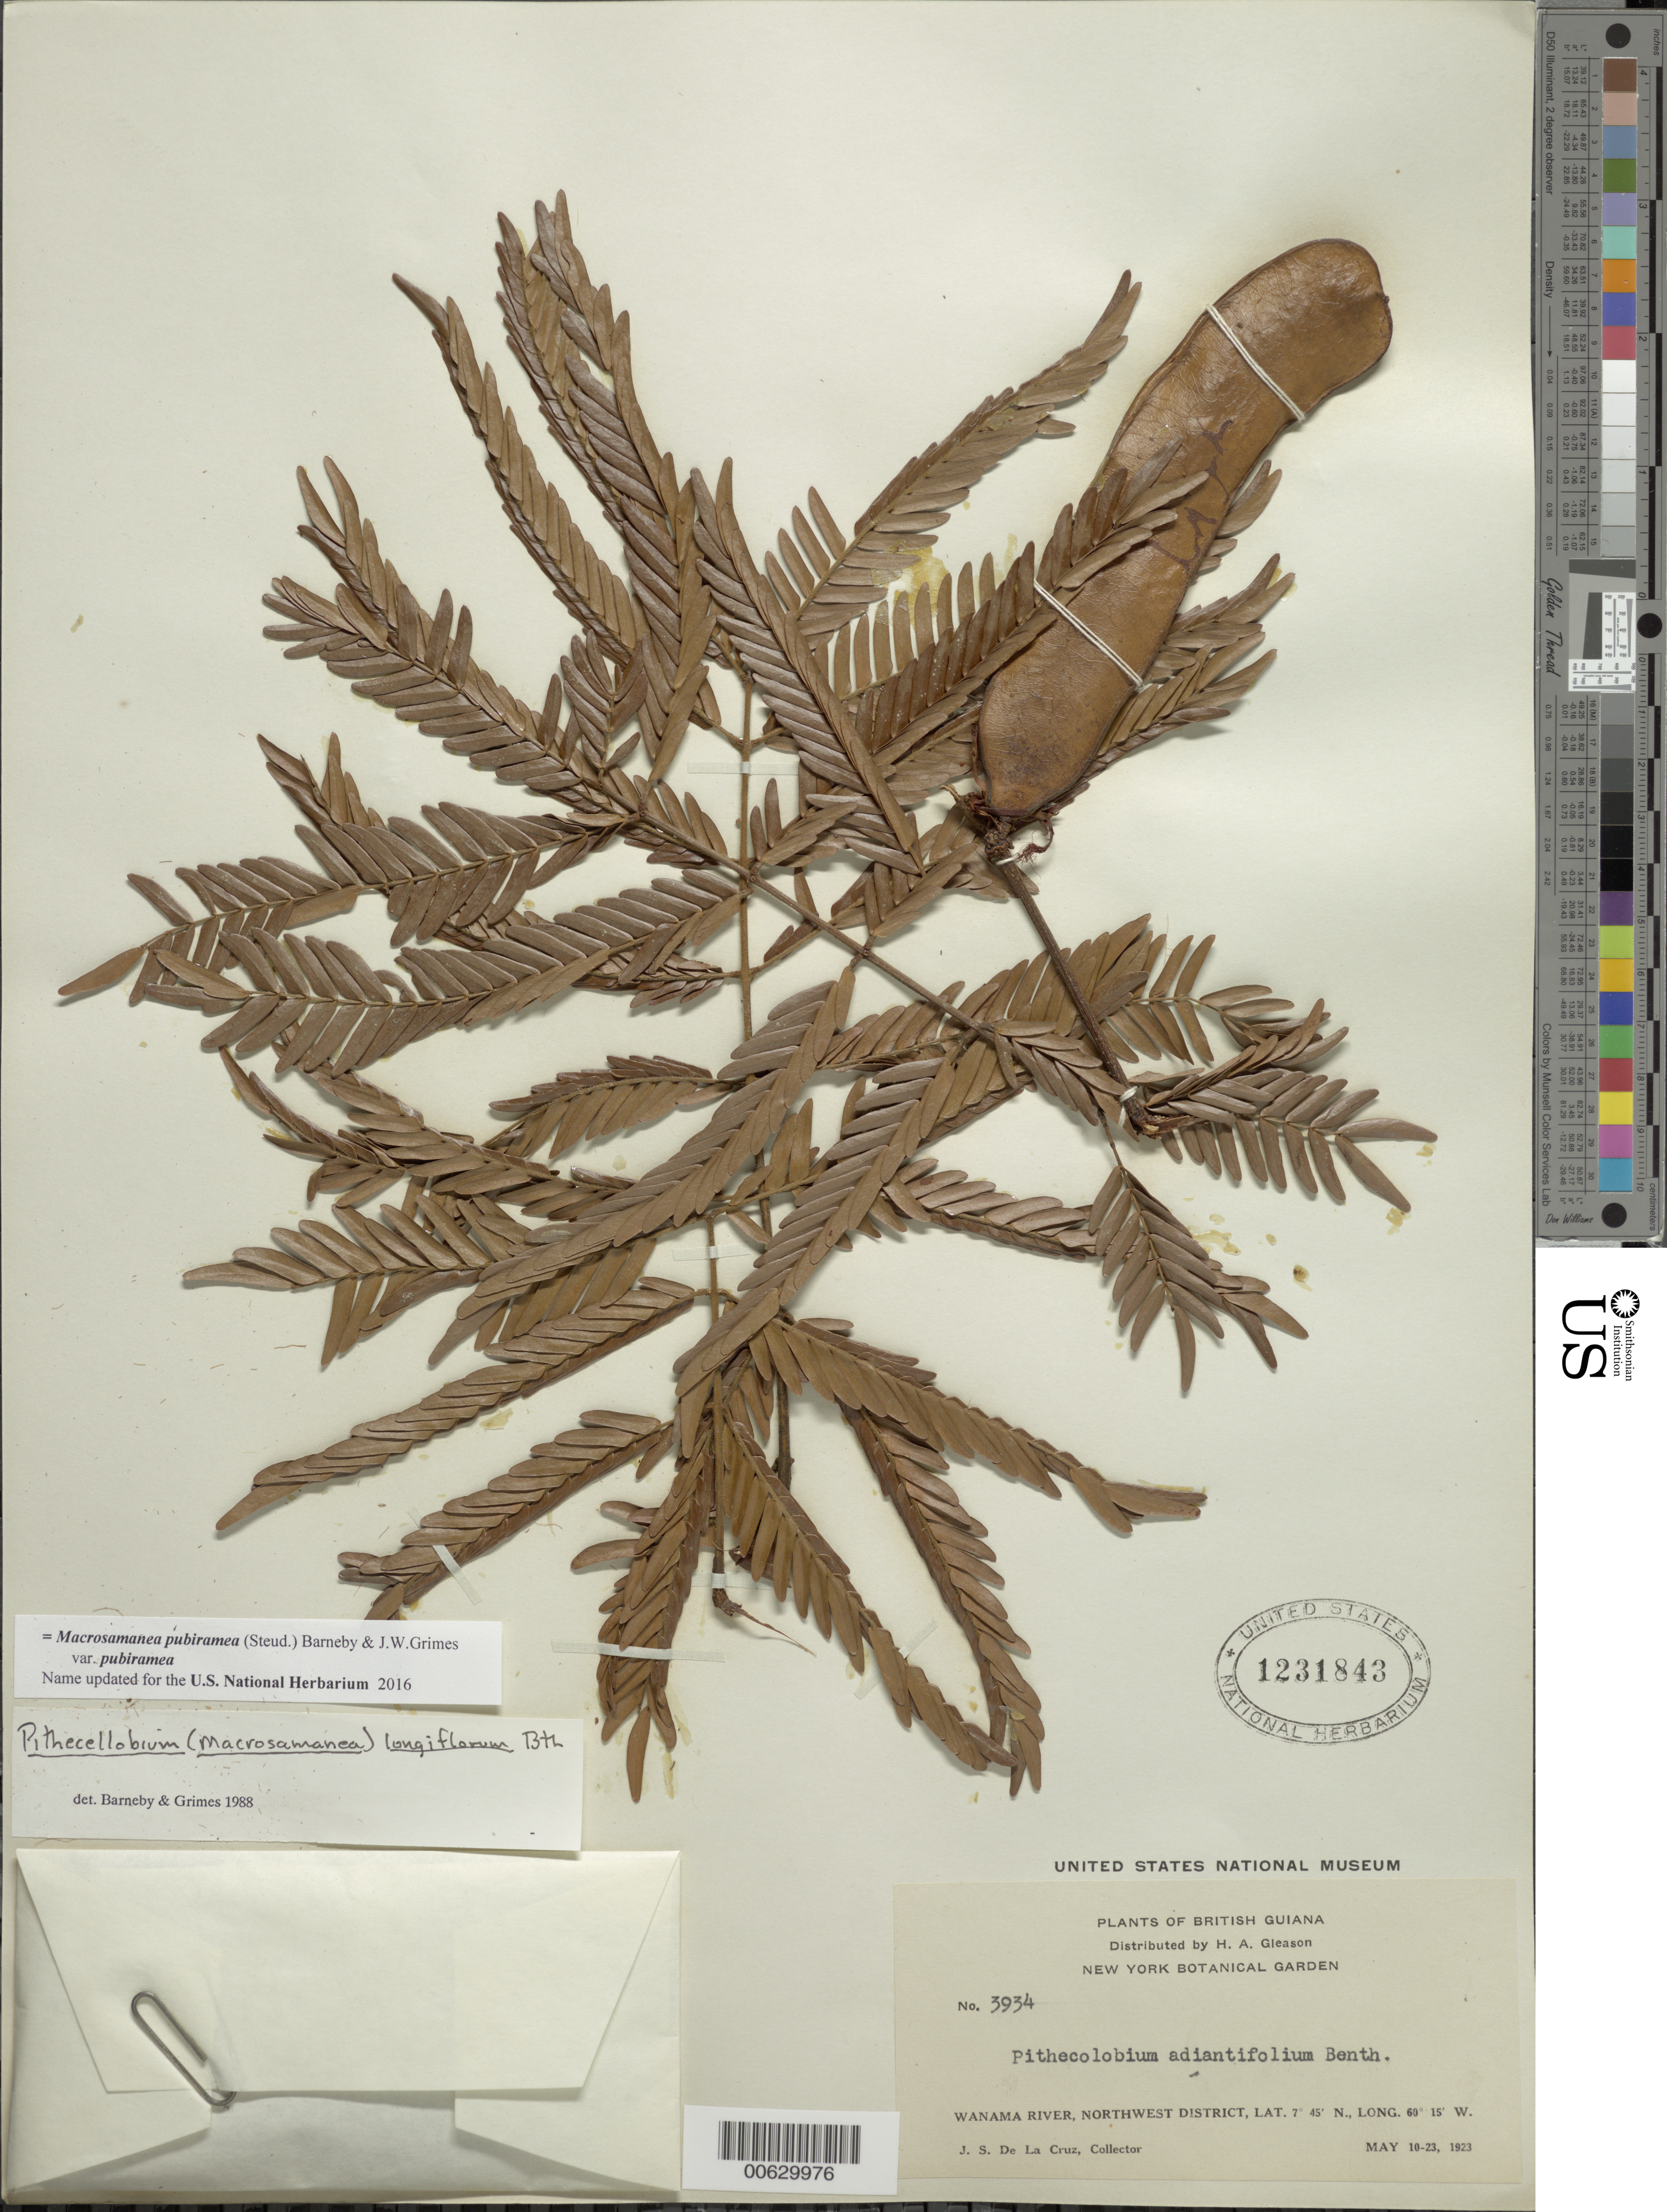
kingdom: Plantae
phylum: Tracheophyta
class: Magnoliopsida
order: Fabales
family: Fabaceae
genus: Macrosamanea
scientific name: Macrosamanea pubiramea var. pubiramea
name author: (Steud.) Barneby & J.W. Grimes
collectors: J. S. de la Cruz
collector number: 3934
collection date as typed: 10-May-23 to 23-May-23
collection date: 1923-05-10/1923-05-23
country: Guyana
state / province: Barima-Waini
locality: Wanama R., NW District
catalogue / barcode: US 1231843